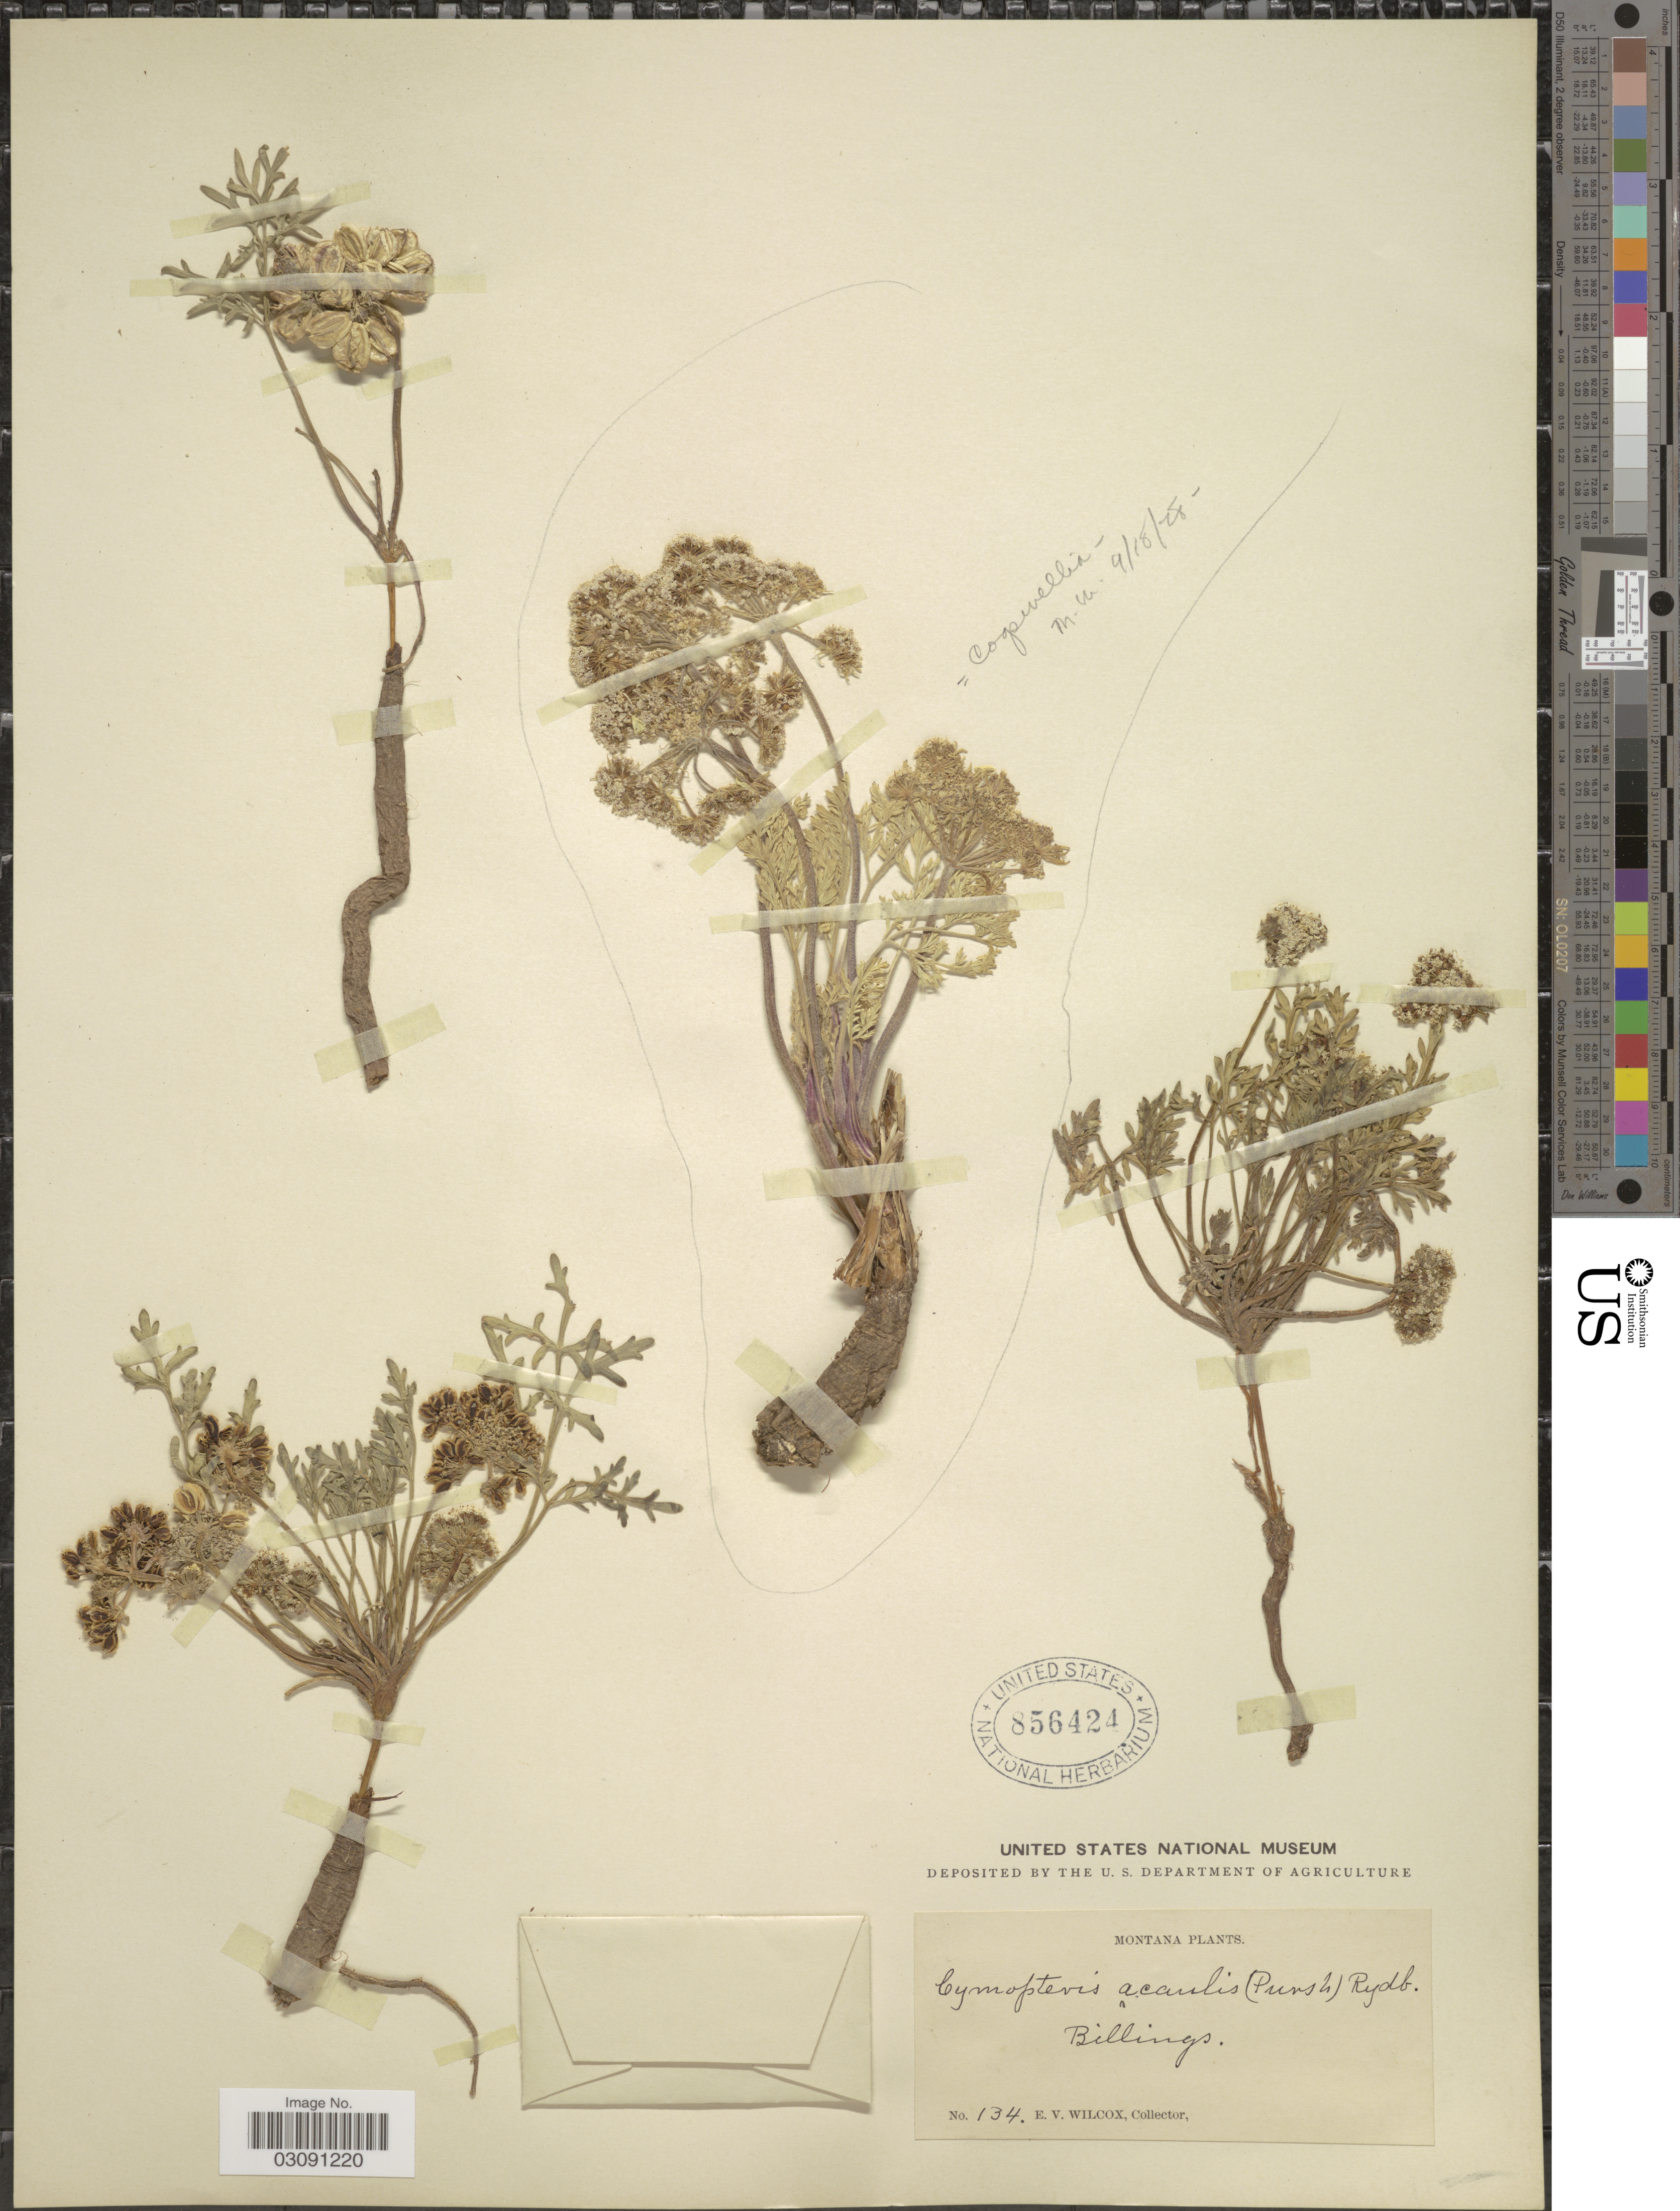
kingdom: Plantae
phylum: Tracheophyta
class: Magnoliopsida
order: Apiales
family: Apiaceae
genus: Cymopterus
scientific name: Cymopterus acaulis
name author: (Pursh) Raf.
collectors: E. V. Wilcox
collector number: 134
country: United States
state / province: Montana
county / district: Yellowstone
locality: Billings.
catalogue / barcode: US 856424